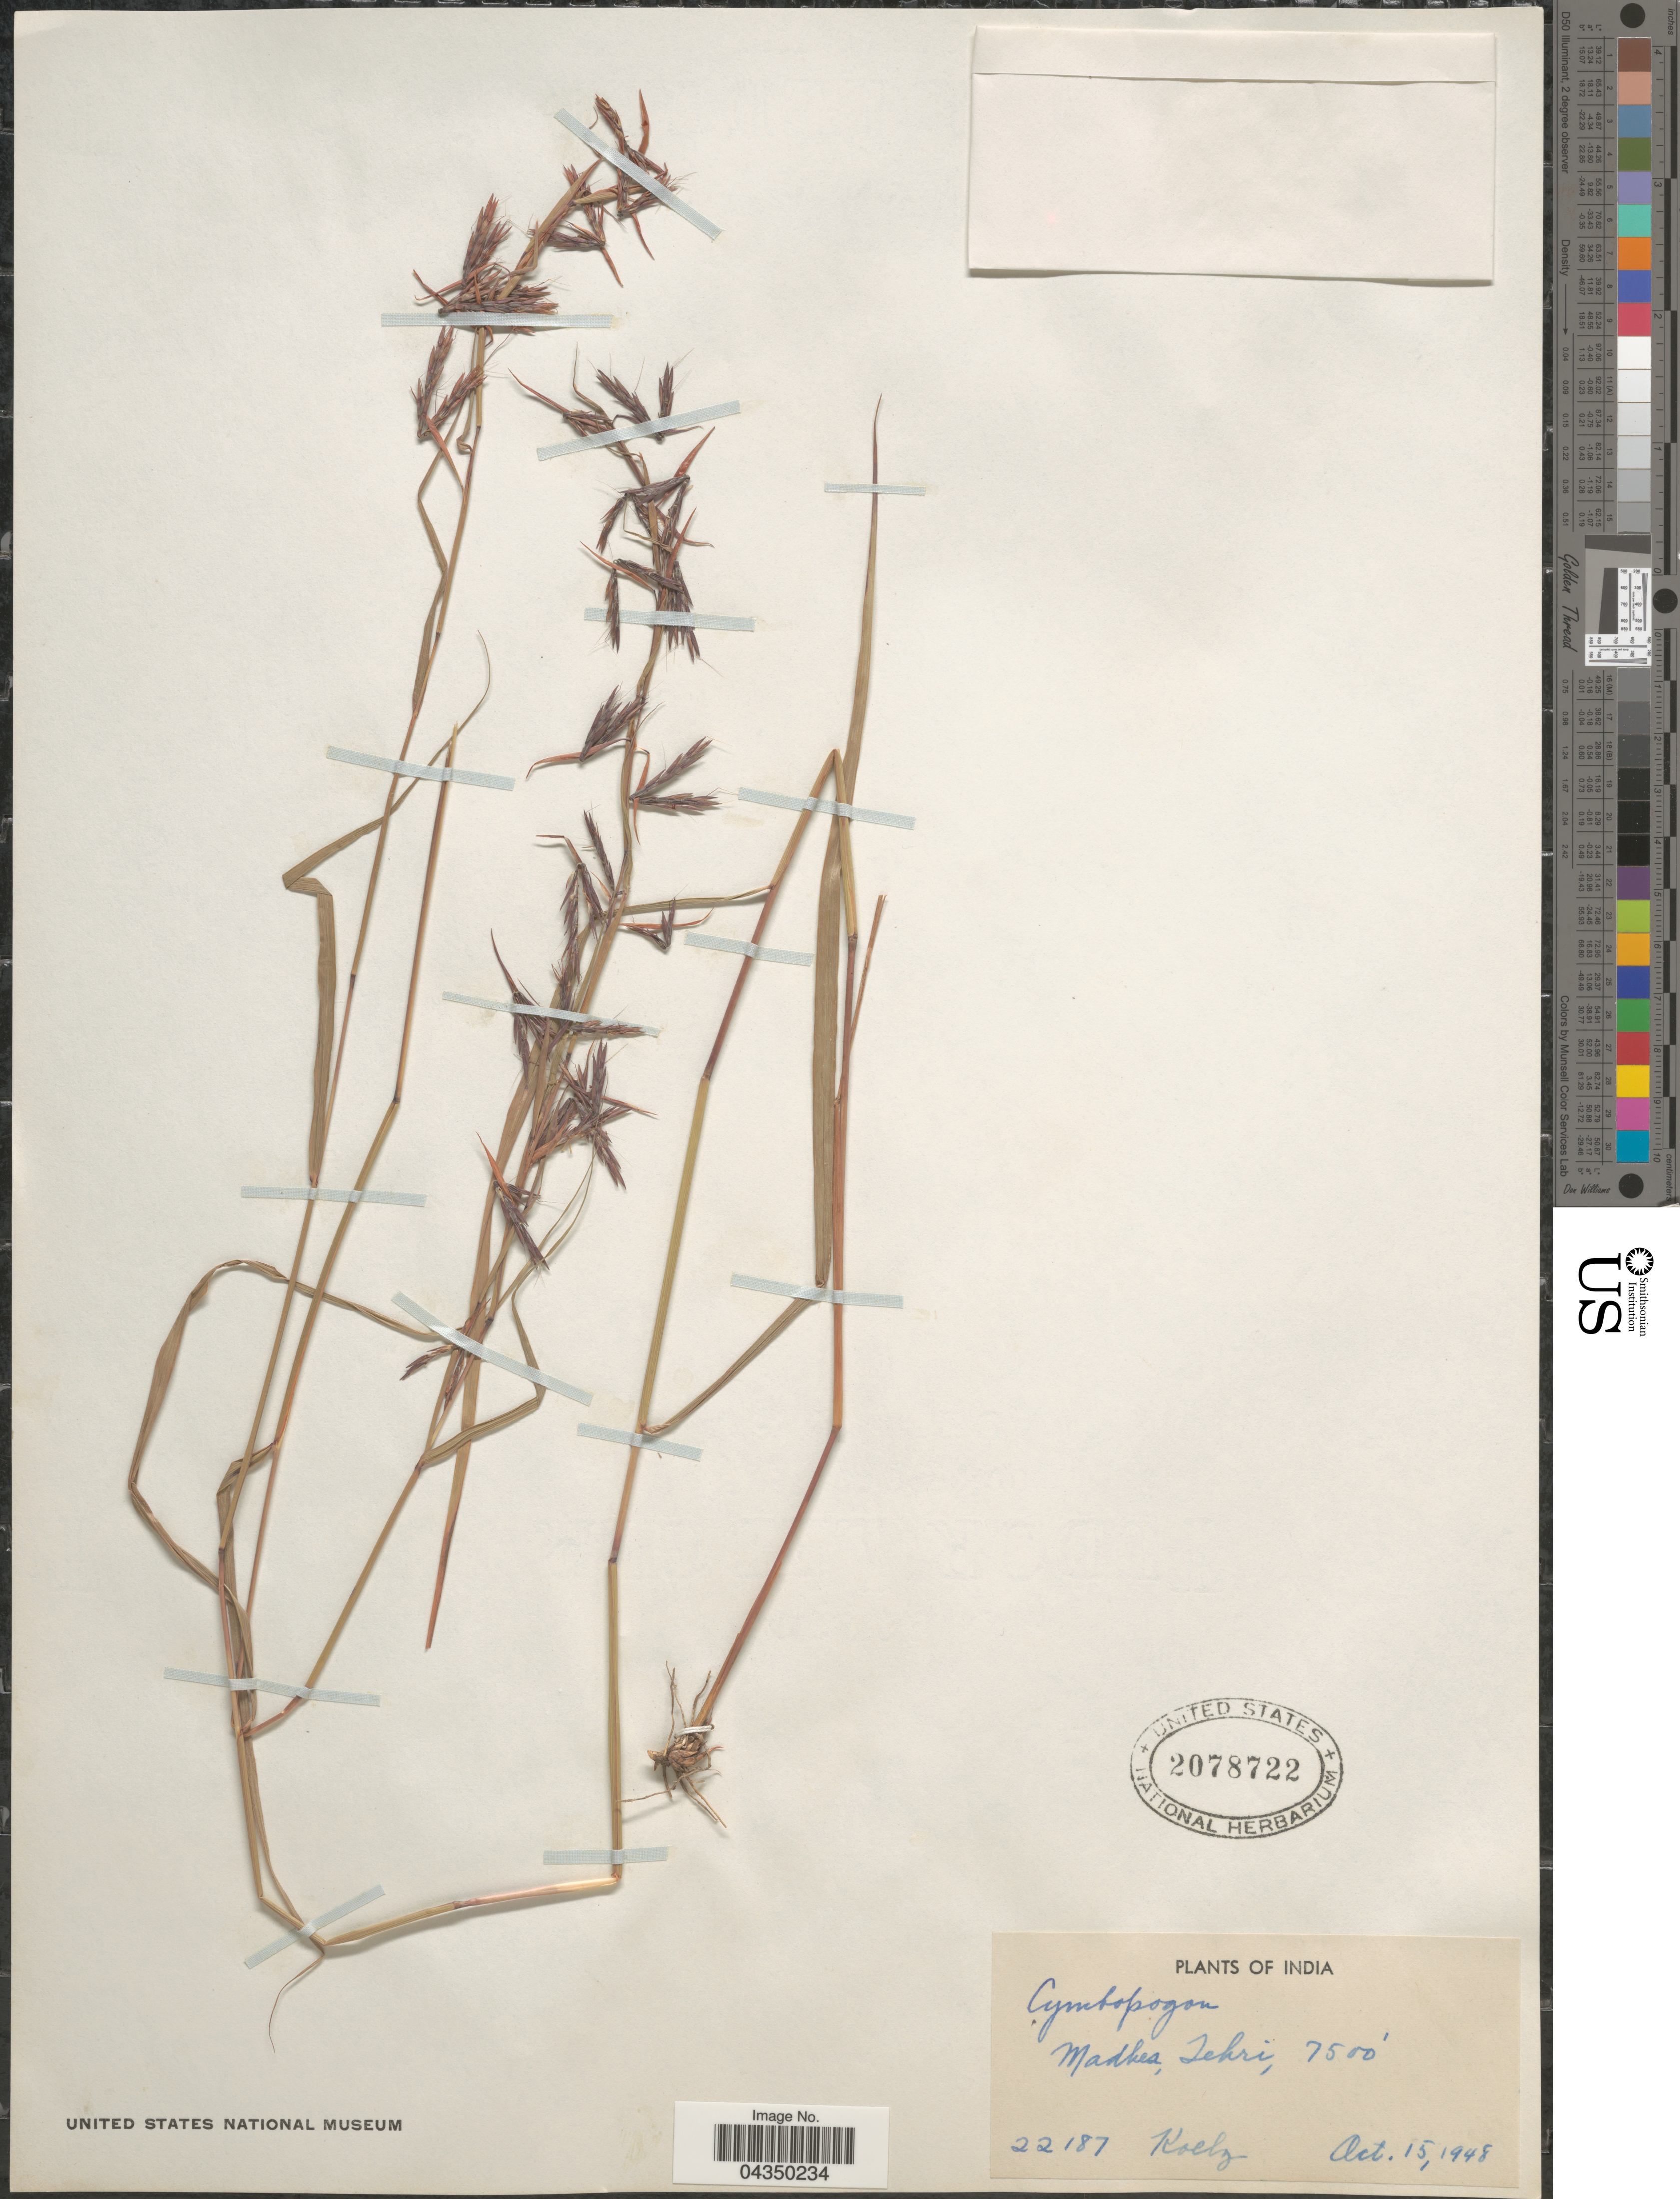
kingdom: Plantae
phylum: Tracheophyta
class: Liliopsida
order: Poales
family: Poaceae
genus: Cymbopogon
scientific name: Cymbopogon sp.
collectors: Koelz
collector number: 22187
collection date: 1948-10-15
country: India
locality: Madhes, Tehri.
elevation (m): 2286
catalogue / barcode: US 2078722